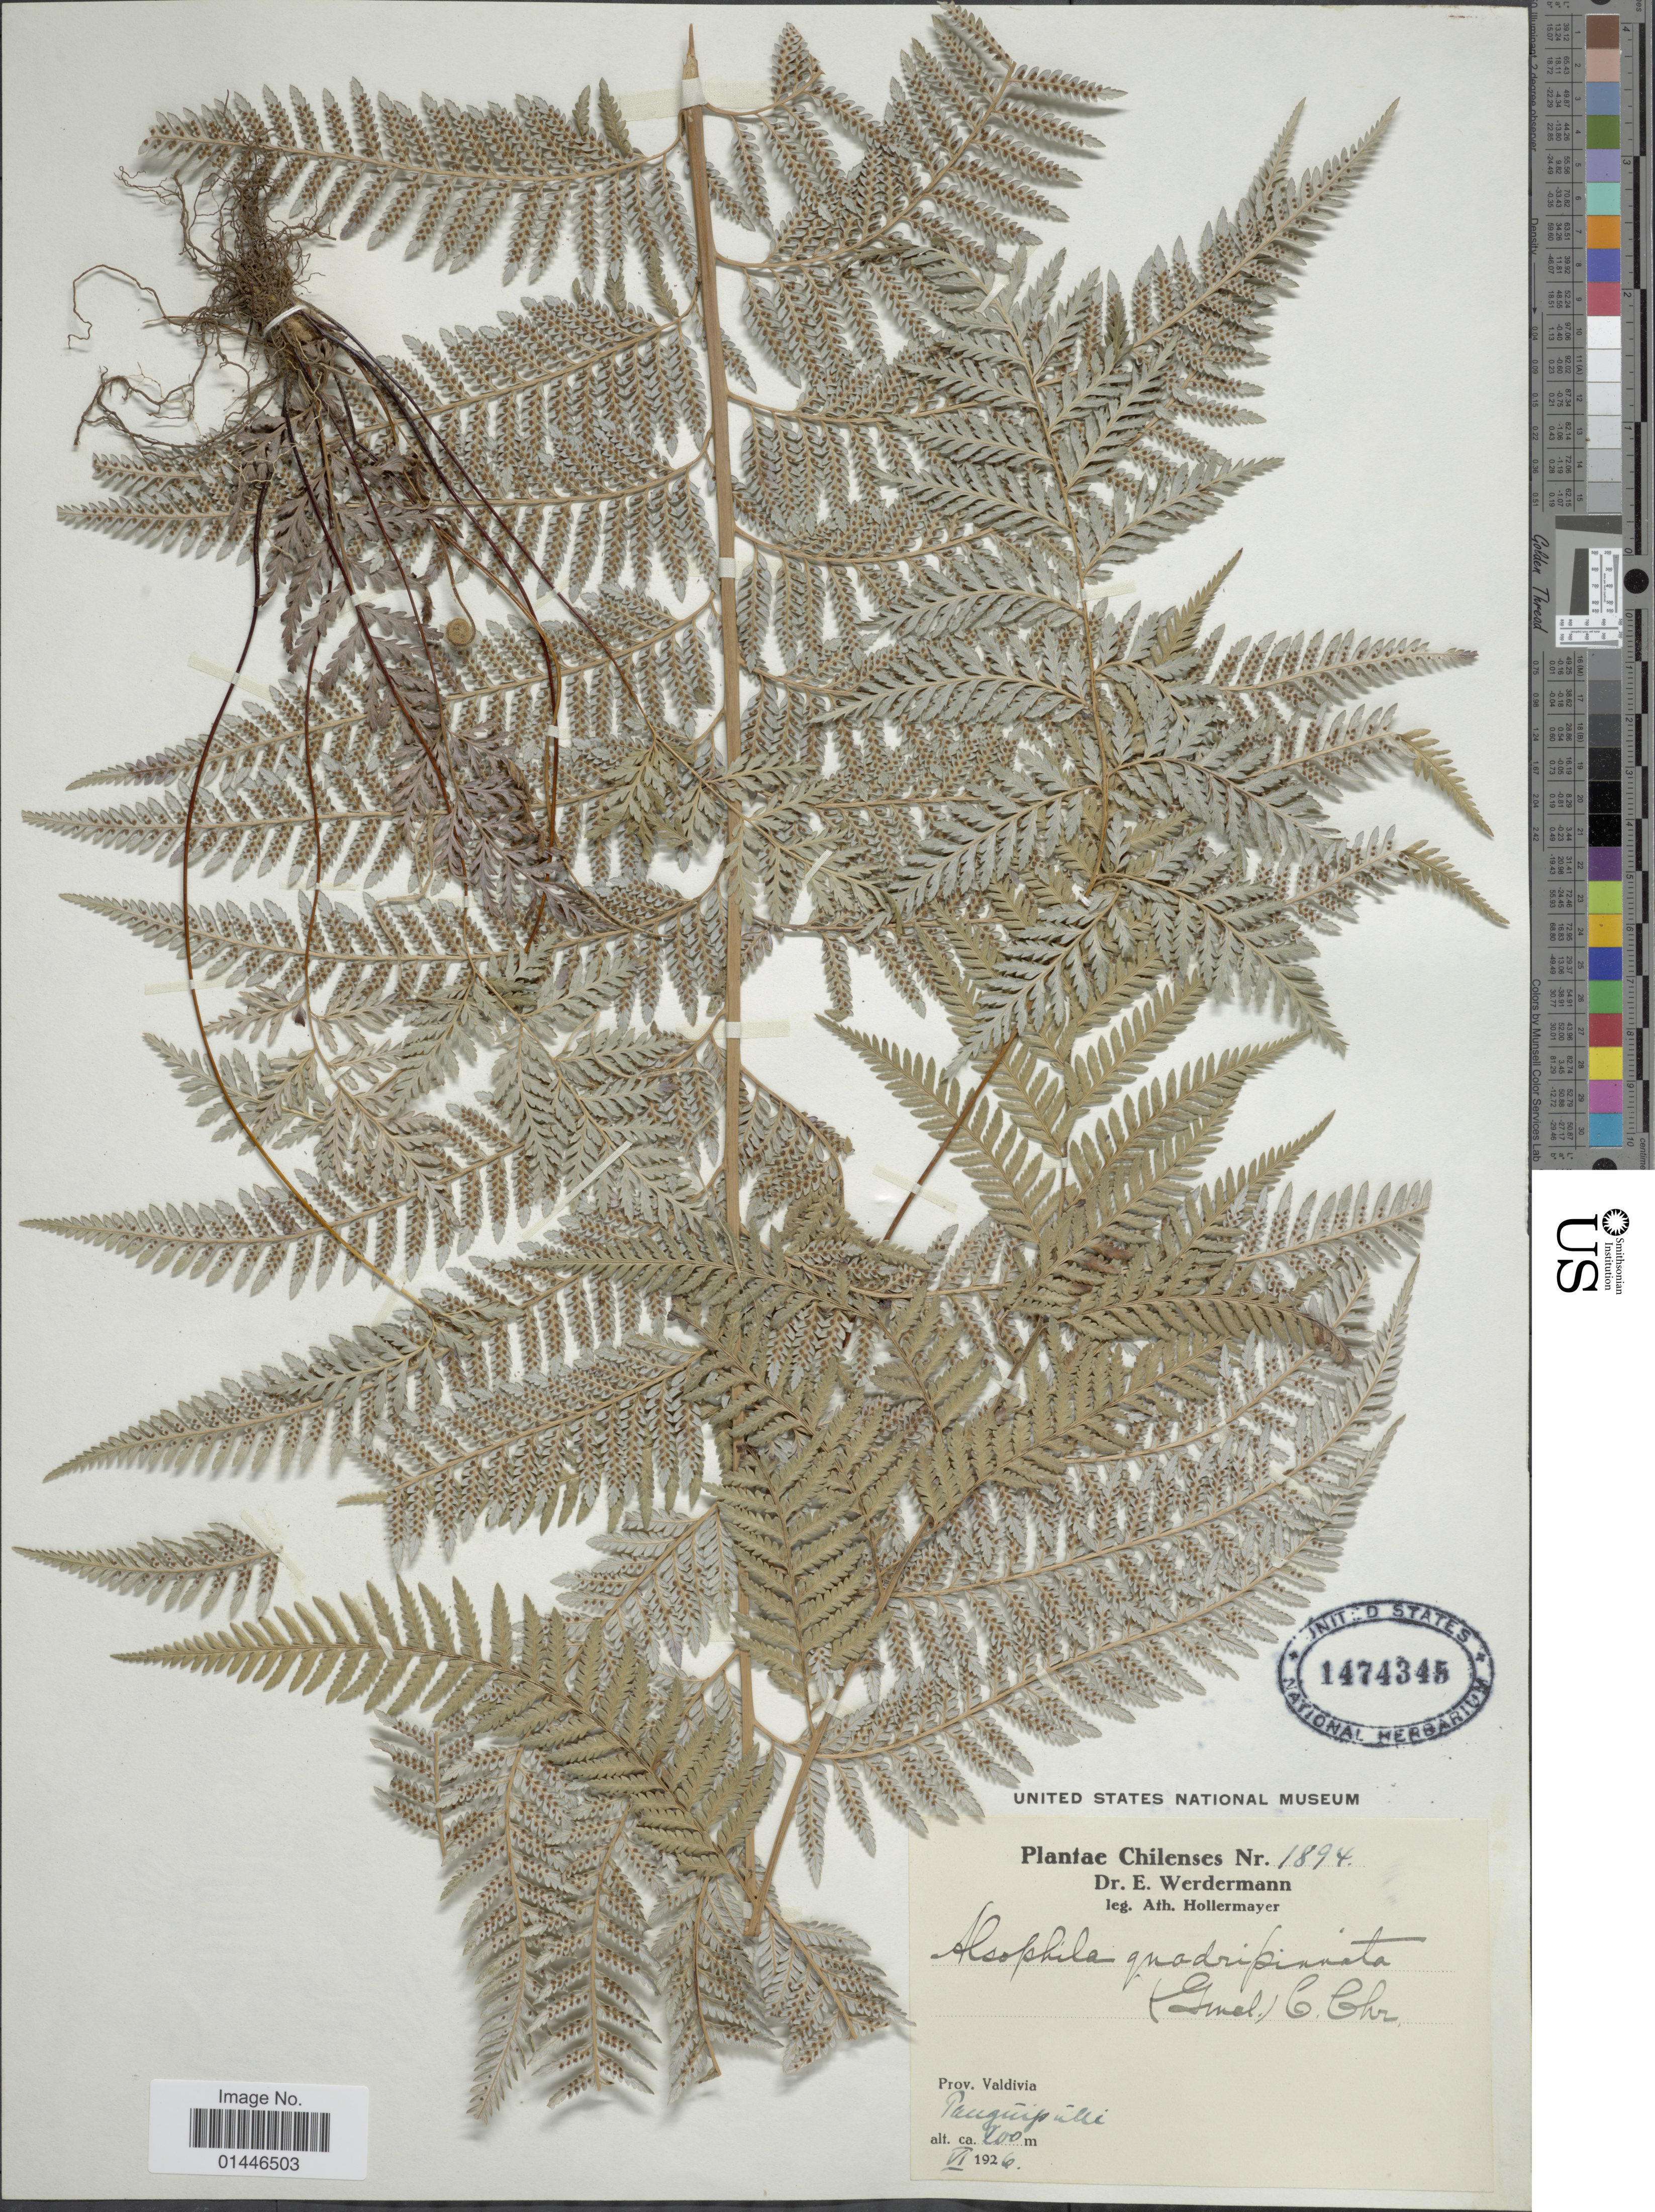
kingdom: Plantae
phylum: Tracheophyta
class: Polypodiopsida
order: Cyatheales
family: Dicksoniaceae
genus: Lophosoria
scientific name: Lophosoria quadripinnata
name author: (J.F. Gmel.) C. Chr.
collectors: A. Hollermayer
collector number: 1894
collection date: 1926-06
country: Chile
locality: Prov. Valdivia. Panguipulli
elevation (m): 200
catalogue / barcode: US 1474345